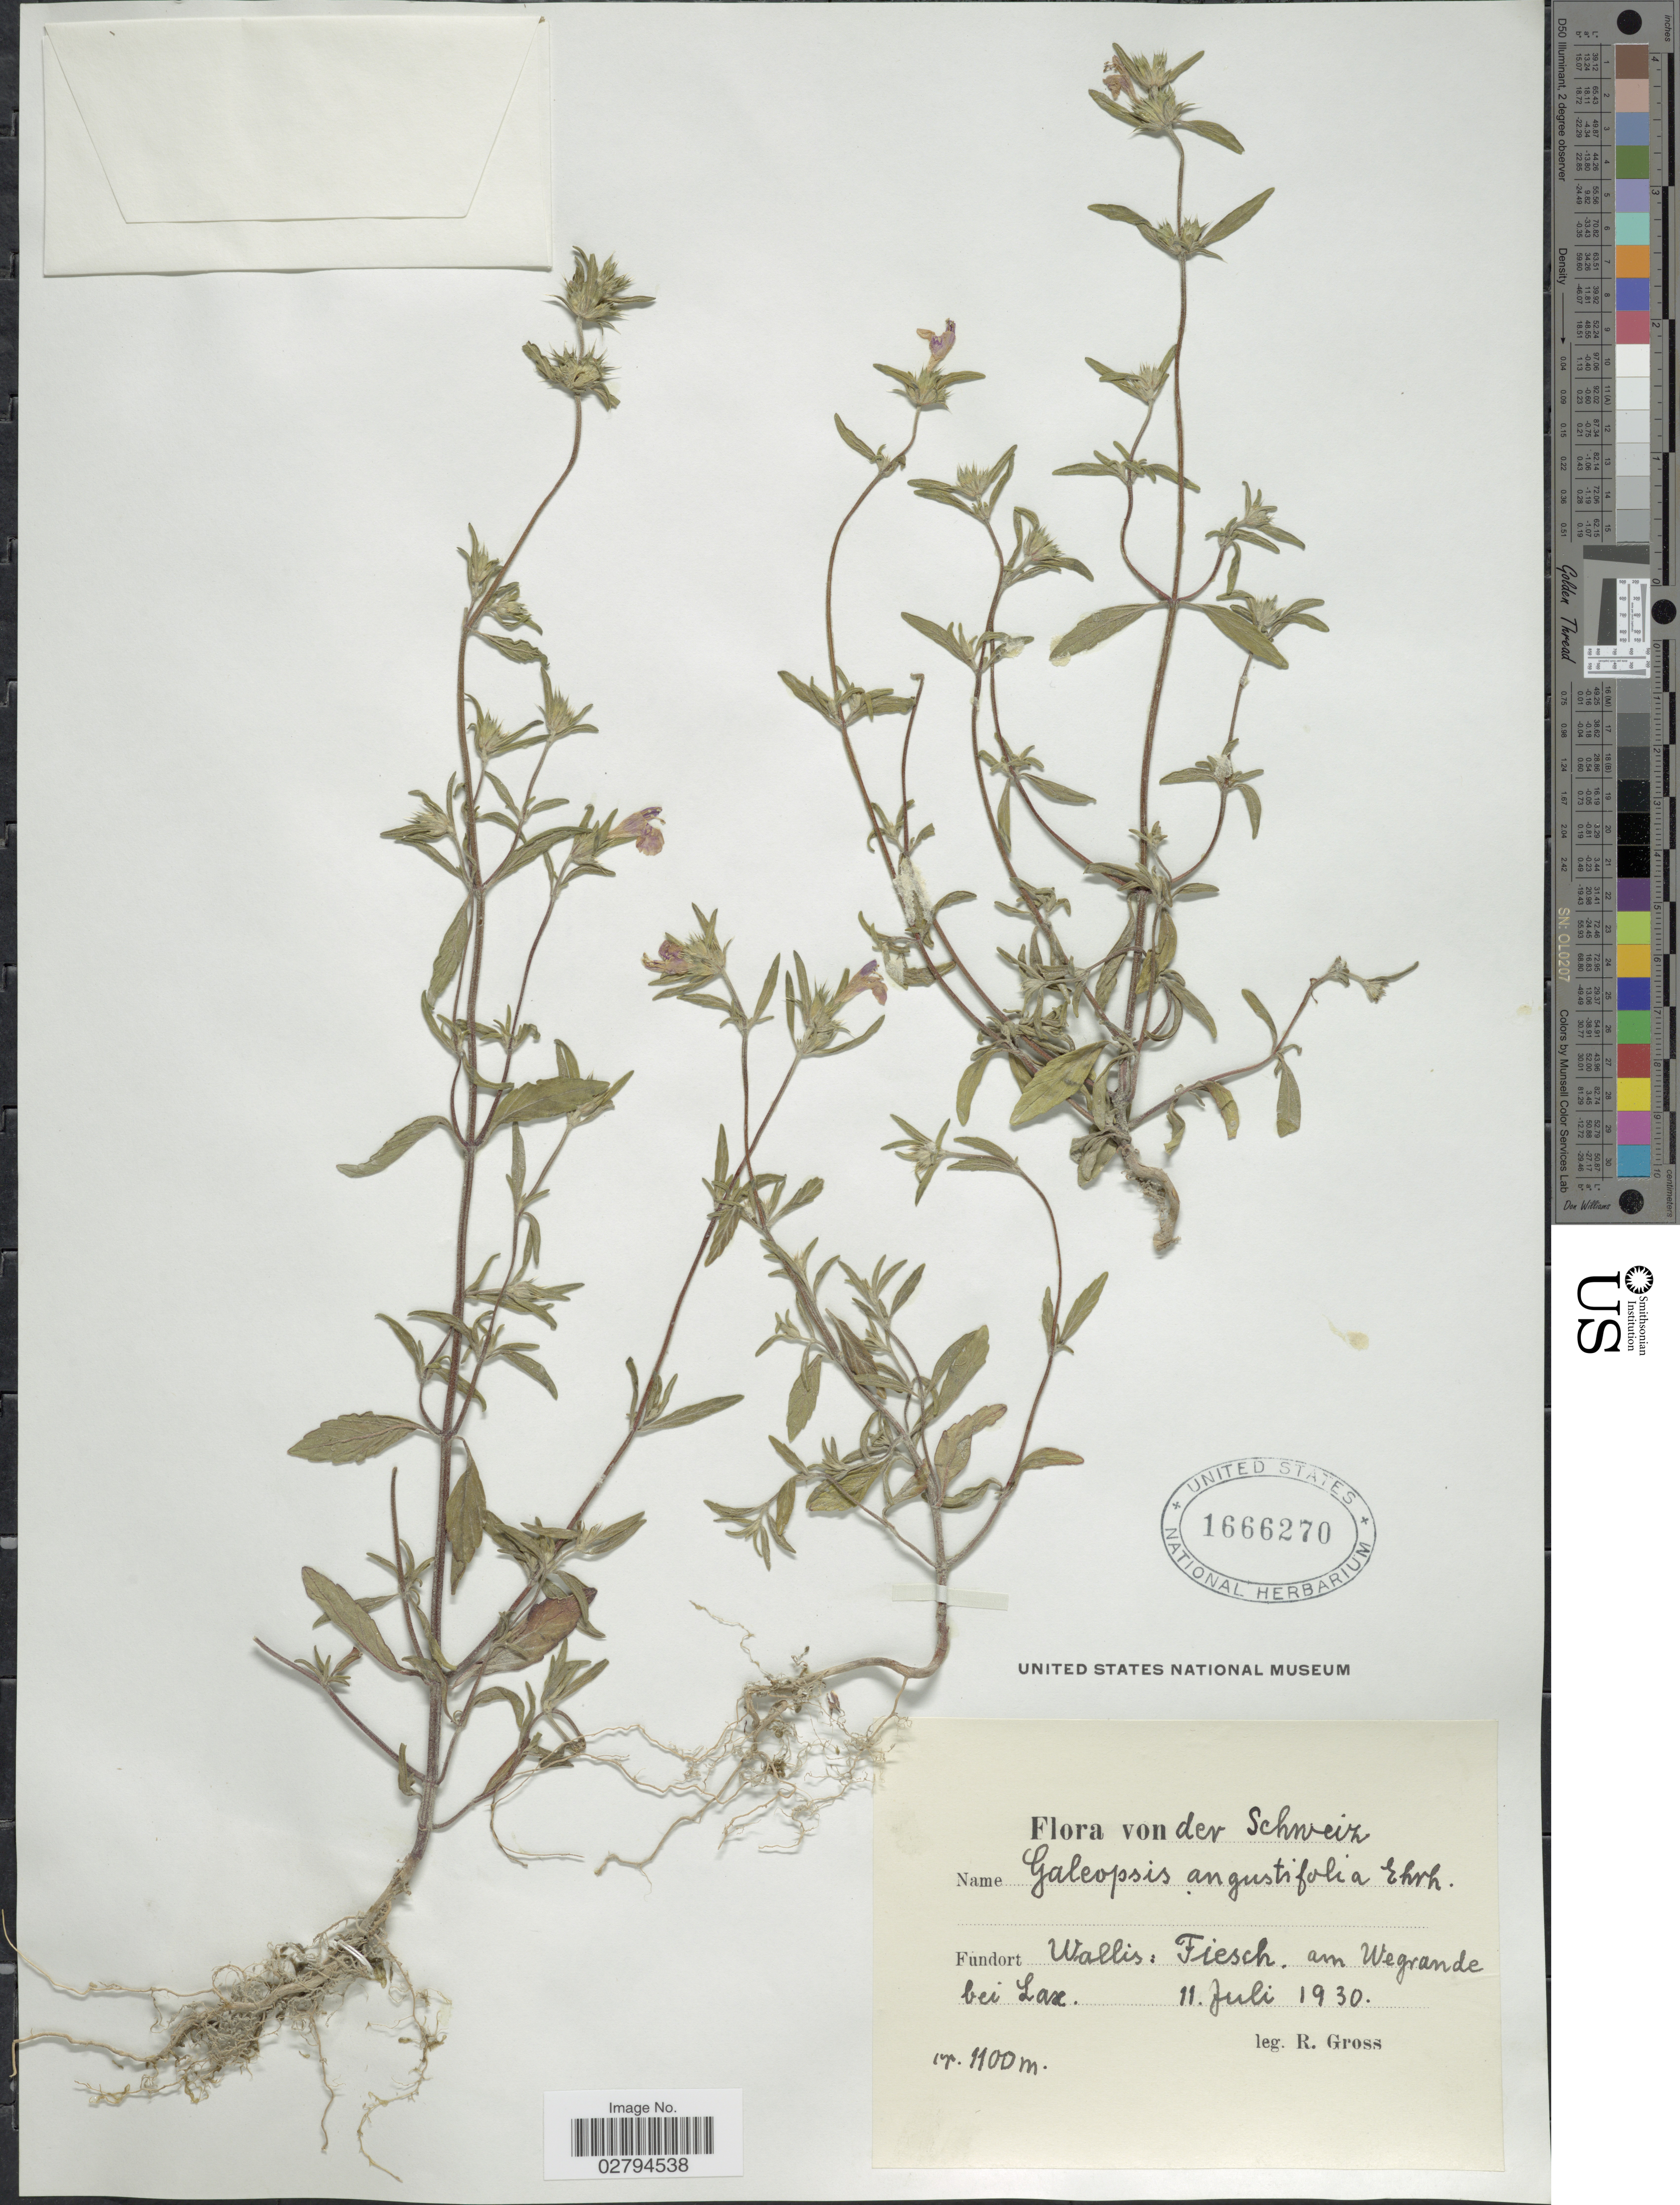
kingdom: Plantae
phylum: Tracheophyta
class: Magnoliopsida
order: Lamiales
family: Lamiaceae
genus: Galeopsis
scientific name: Galeopsis angustifolia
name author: Ehrh. ex Hoffm.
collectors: R. Gross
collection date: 1930-07-11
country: Switzerland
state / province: Schwyz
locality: Schweiz. Wallis: Fiesch. am Wegrande bie Lax.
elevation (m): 1100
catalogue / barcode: US 1666270